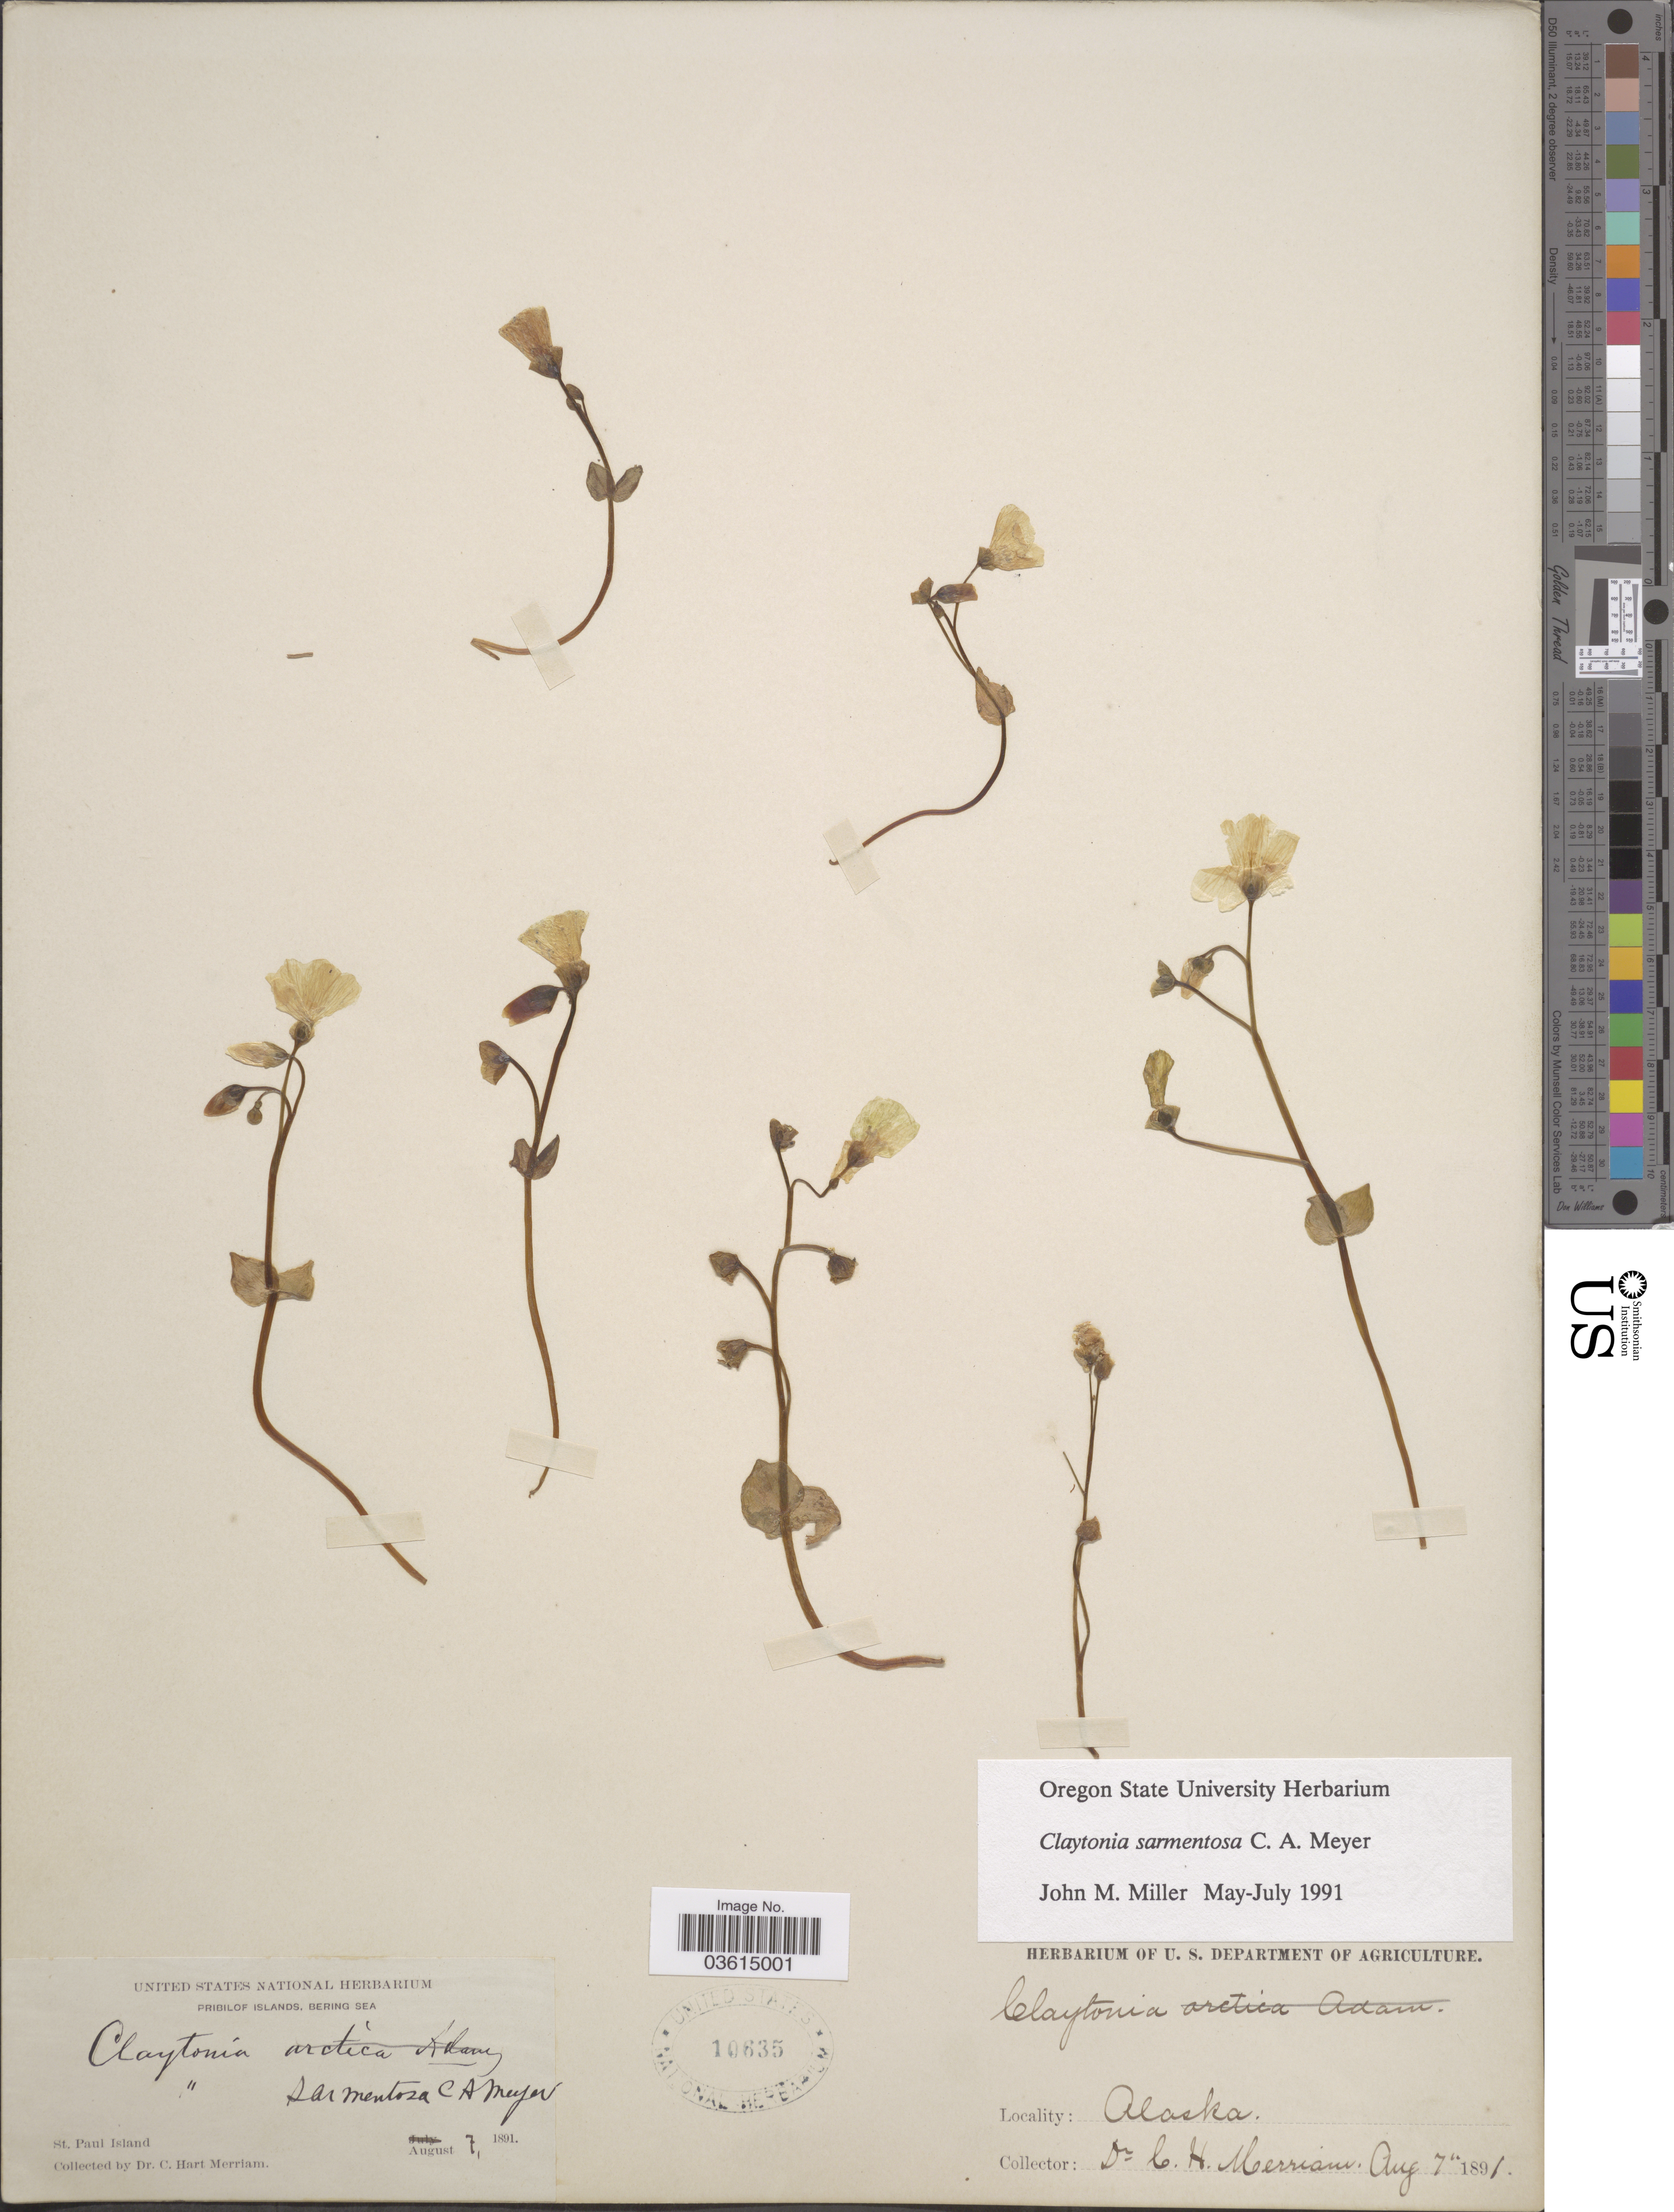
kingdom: Plantae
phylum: Tracheophyta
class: Magnoliopsida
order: Caryophyllales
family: Montiaceae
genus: Claytonia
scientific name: Claytonia sarmentosa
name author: C.A. Mey.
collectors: C. Merriam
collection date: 1891-08-07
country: United States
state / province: Alaska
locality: Pribilof Islands, Bering Sea. St. Paul Island.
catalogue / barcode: US 10635